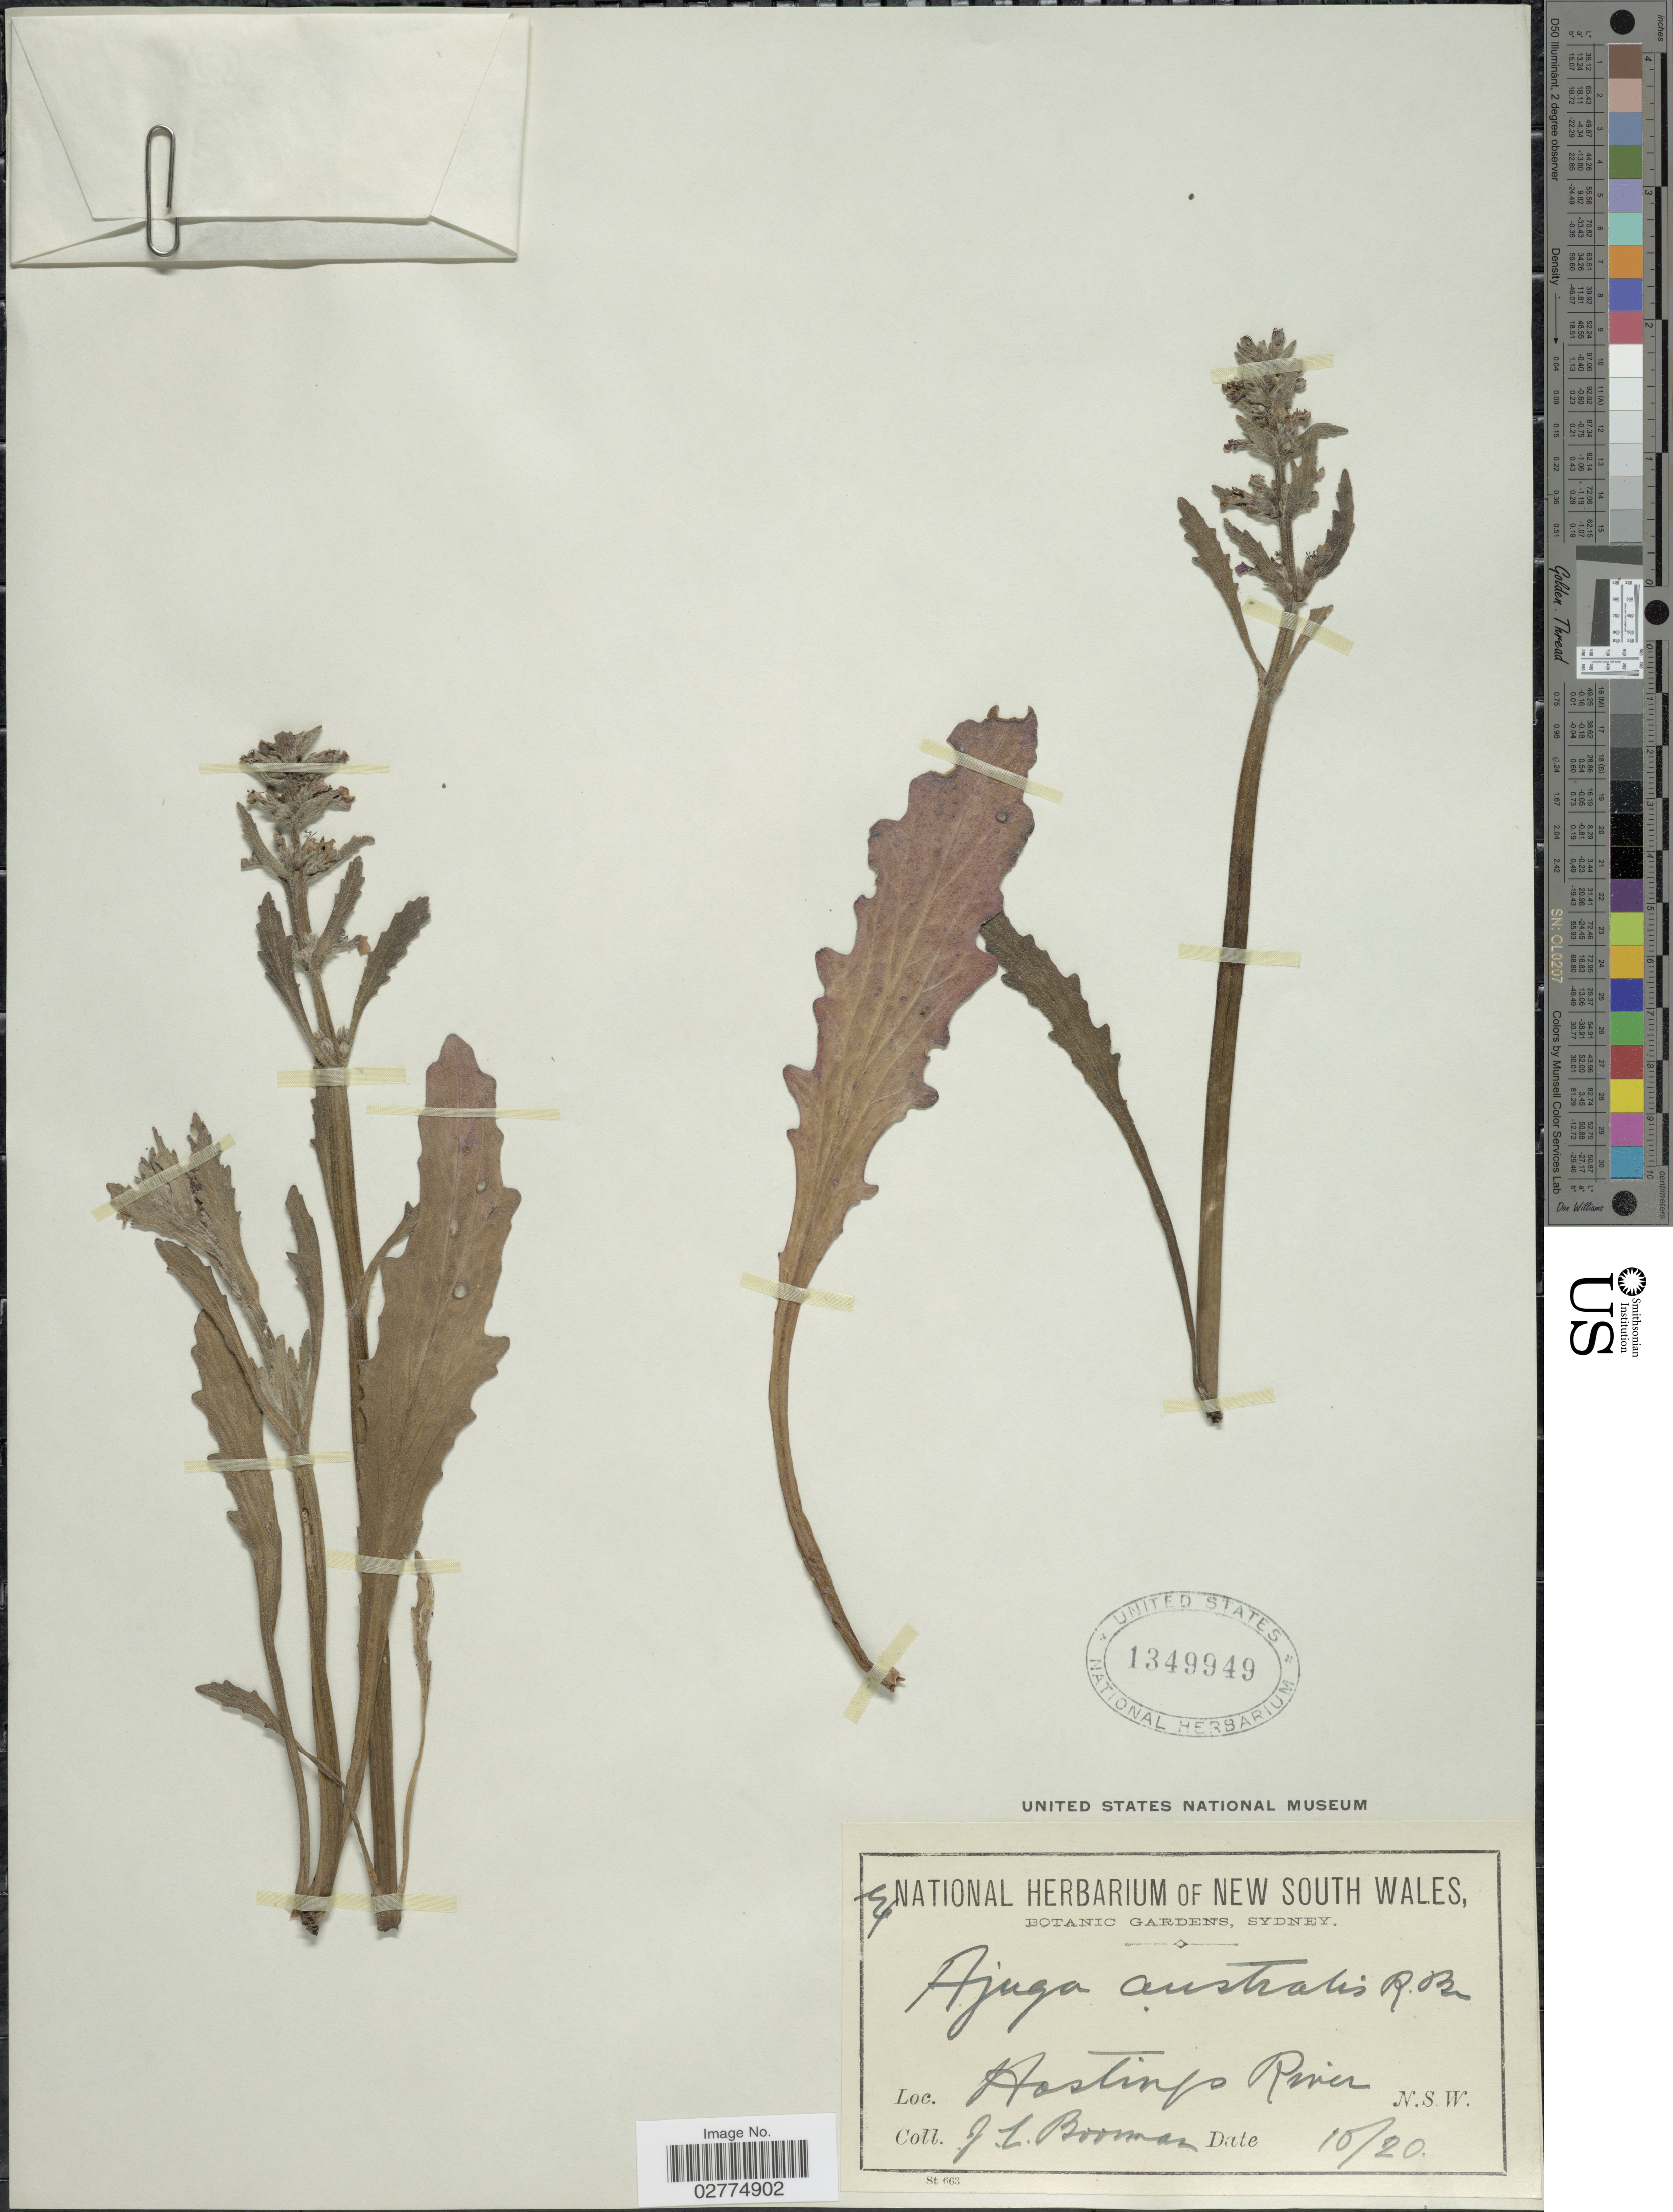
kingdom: Plantae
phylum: Tracheophyta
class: Magnoliopsida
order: Lamiales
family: Lamiaceae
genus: Ajuga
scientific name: Ajuga australis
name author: R. Br.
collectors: J. Boorman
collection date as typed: Transcribed d/m/y: /10/20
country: Australia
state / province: New South Wales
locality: Hastings River.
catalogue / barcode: US 1349949